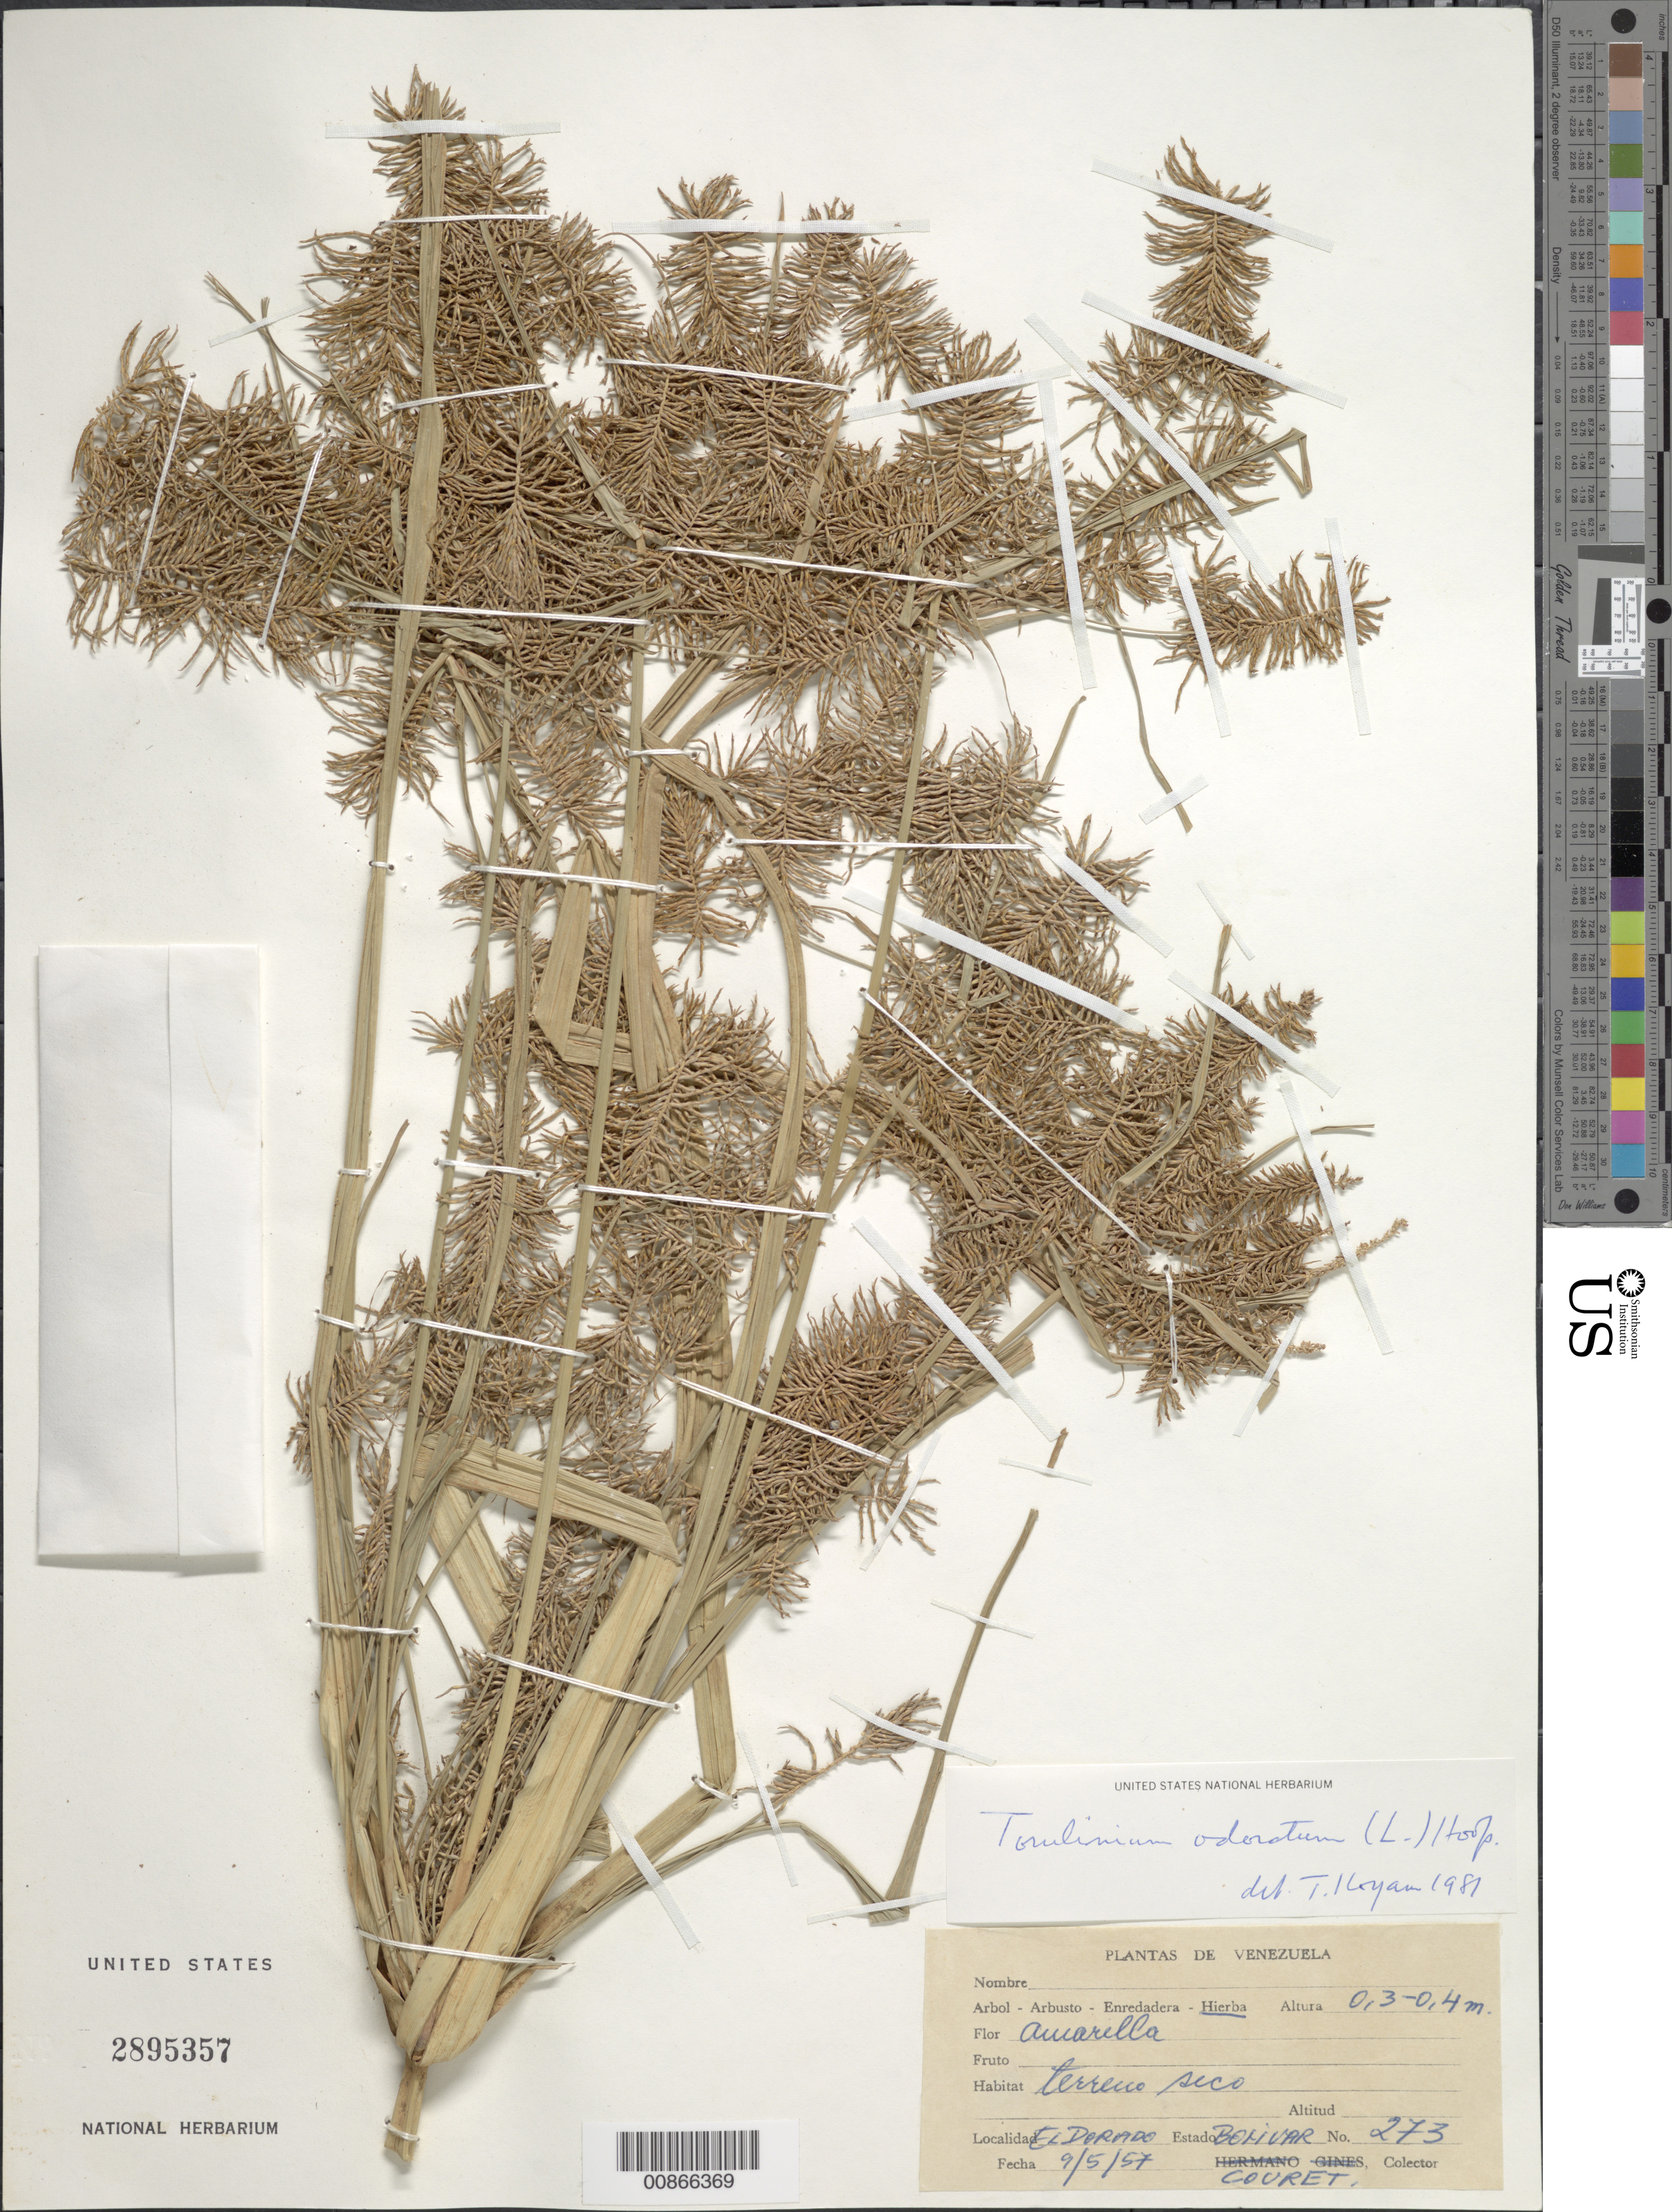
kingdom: Plantae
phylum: Tracheophyta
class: Liliopsida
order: Poales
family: Cyperaceae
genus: Cyperus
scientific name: Cyperus odoratus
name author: L.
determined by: Koyama, Tetsuo M.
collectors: -. Couret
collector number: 273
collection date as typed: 9-May-57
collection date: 1957-05-09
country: Venezuela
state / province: Bolívar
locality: El Dorado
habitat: Terreno seco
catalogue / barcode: US 2895357